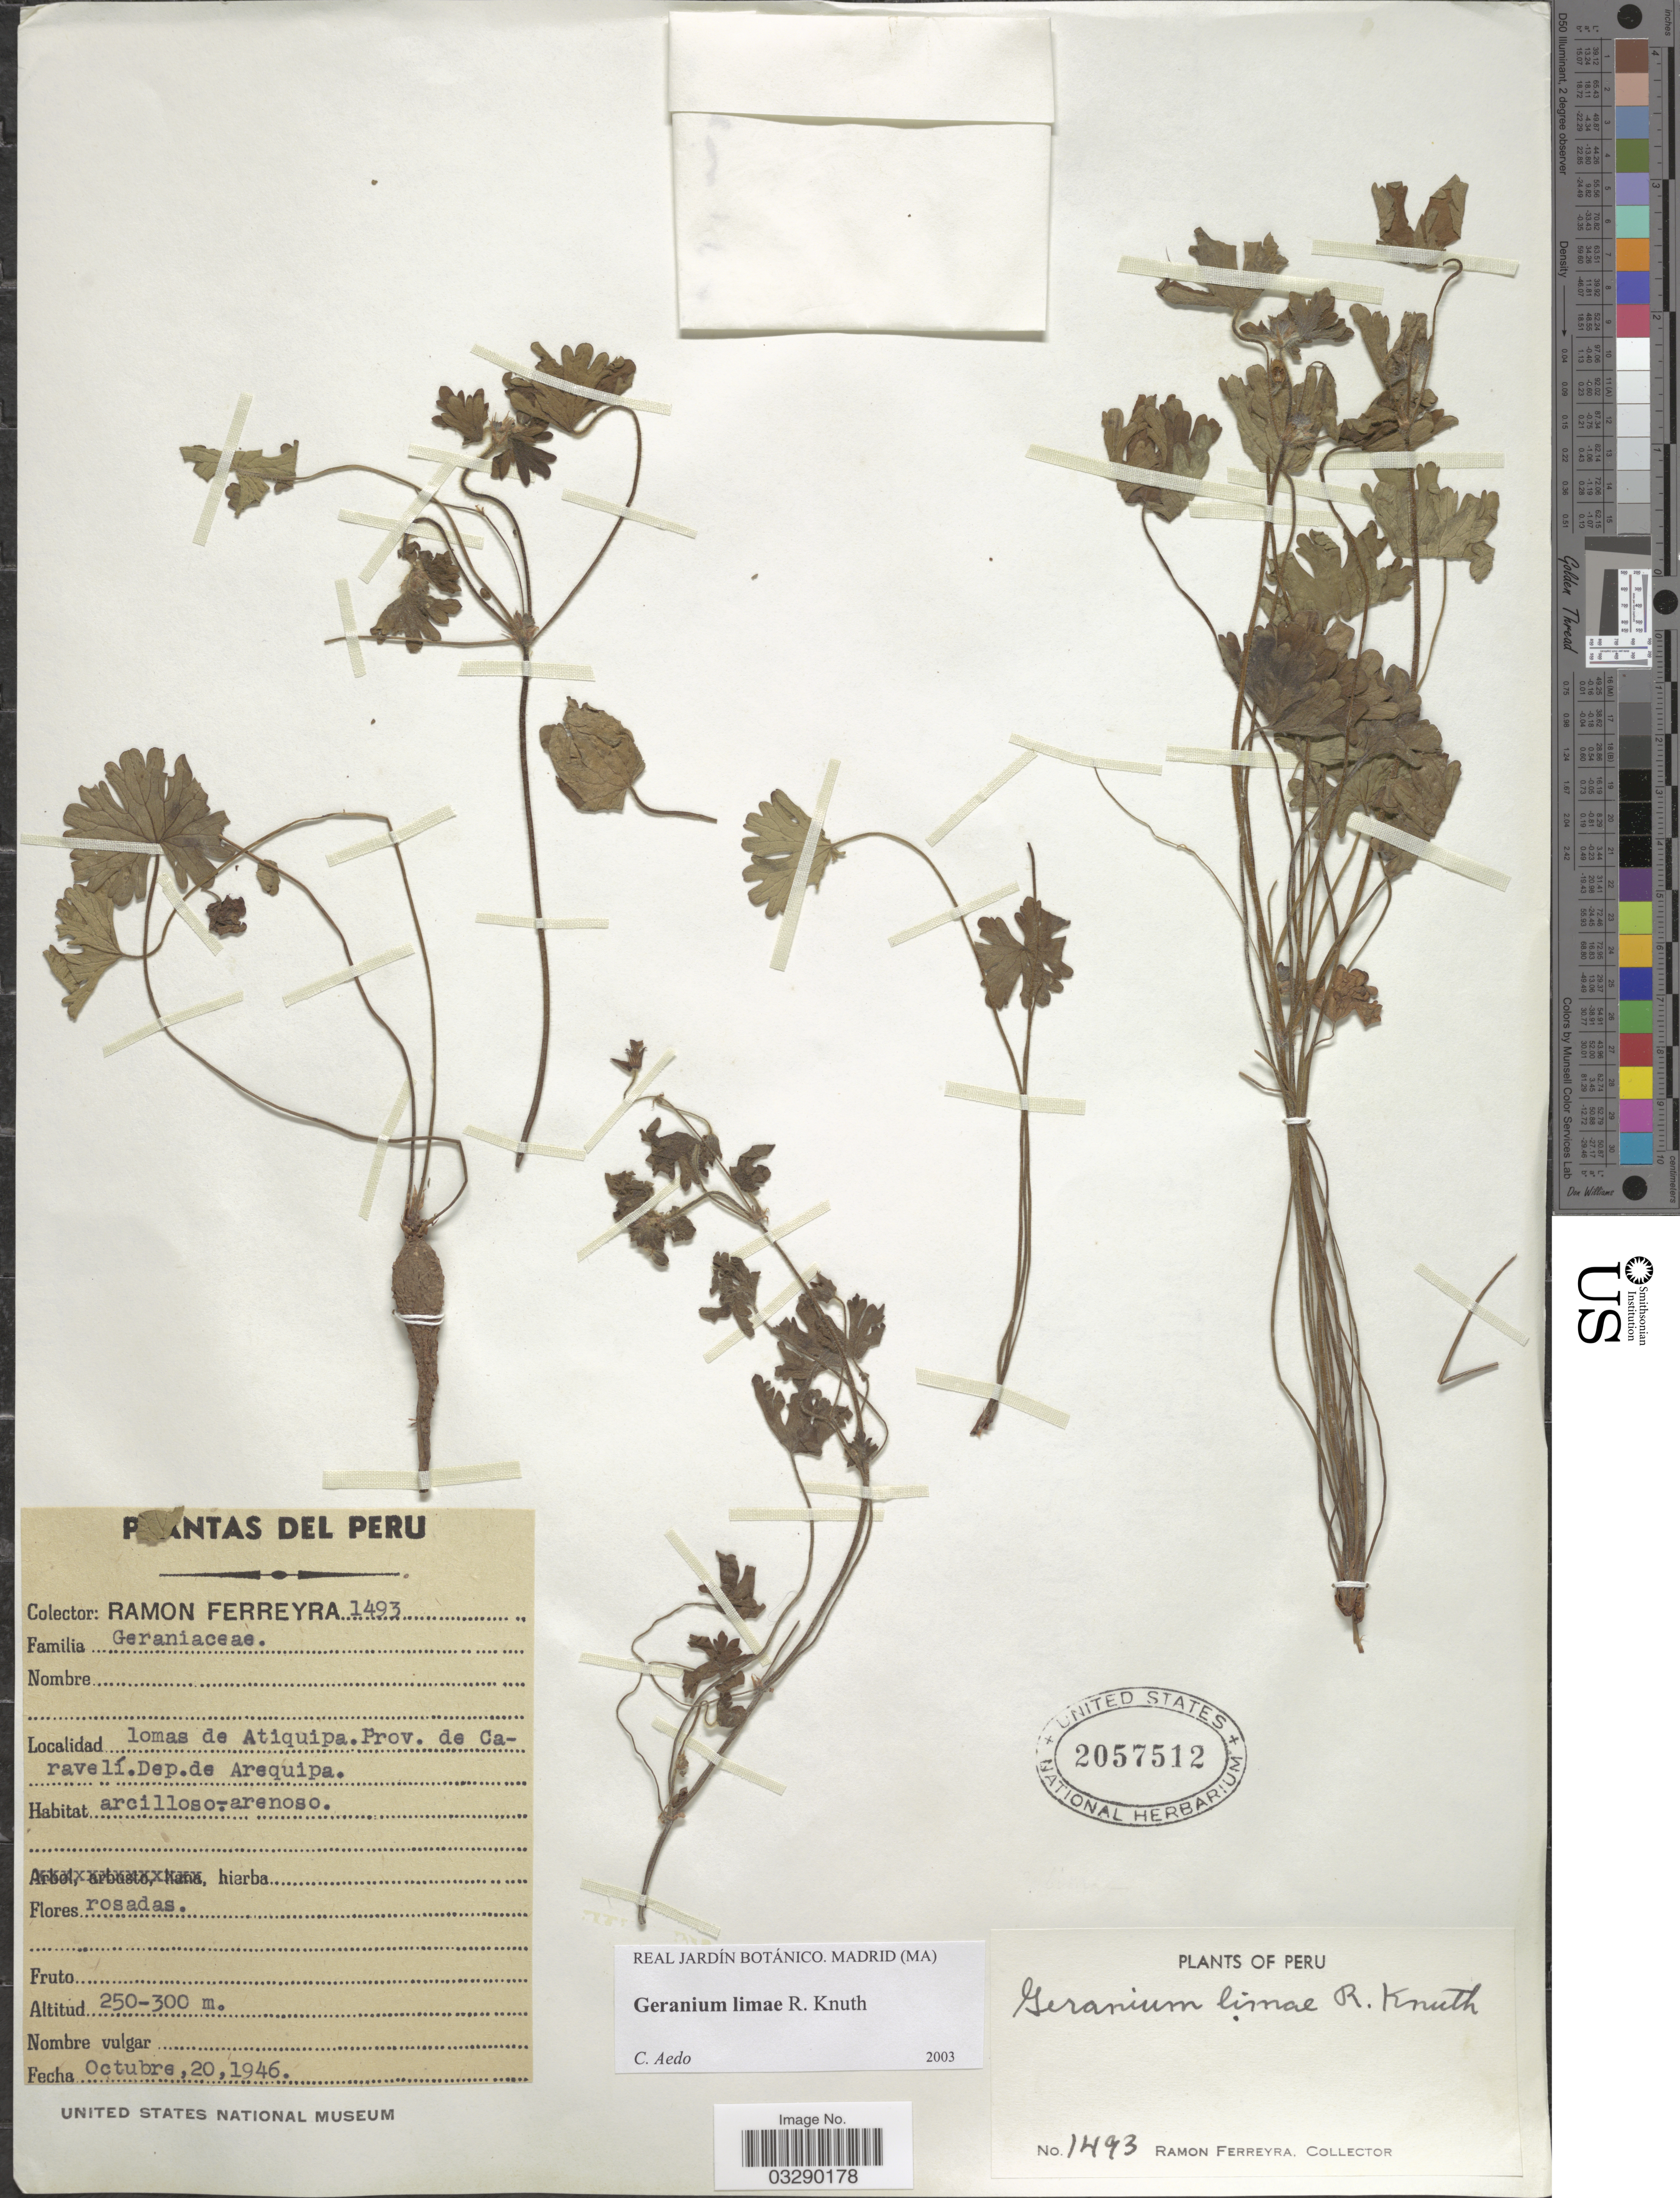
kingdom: Plantae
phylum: Tracheophyta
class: Magnoliopsida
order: Geraniales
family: Geraniaceae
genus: Geranium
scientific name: Geranium limae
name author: R. Knuth in Engl.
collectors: R. A. Ferreyra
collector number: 1493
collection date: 1946-10-20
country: Peru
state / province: Arequipa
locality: Lomas de Atiquipa. Prov. de Caravelí. Dep. de Arequipa.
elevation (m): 250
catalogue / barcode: US 2057512